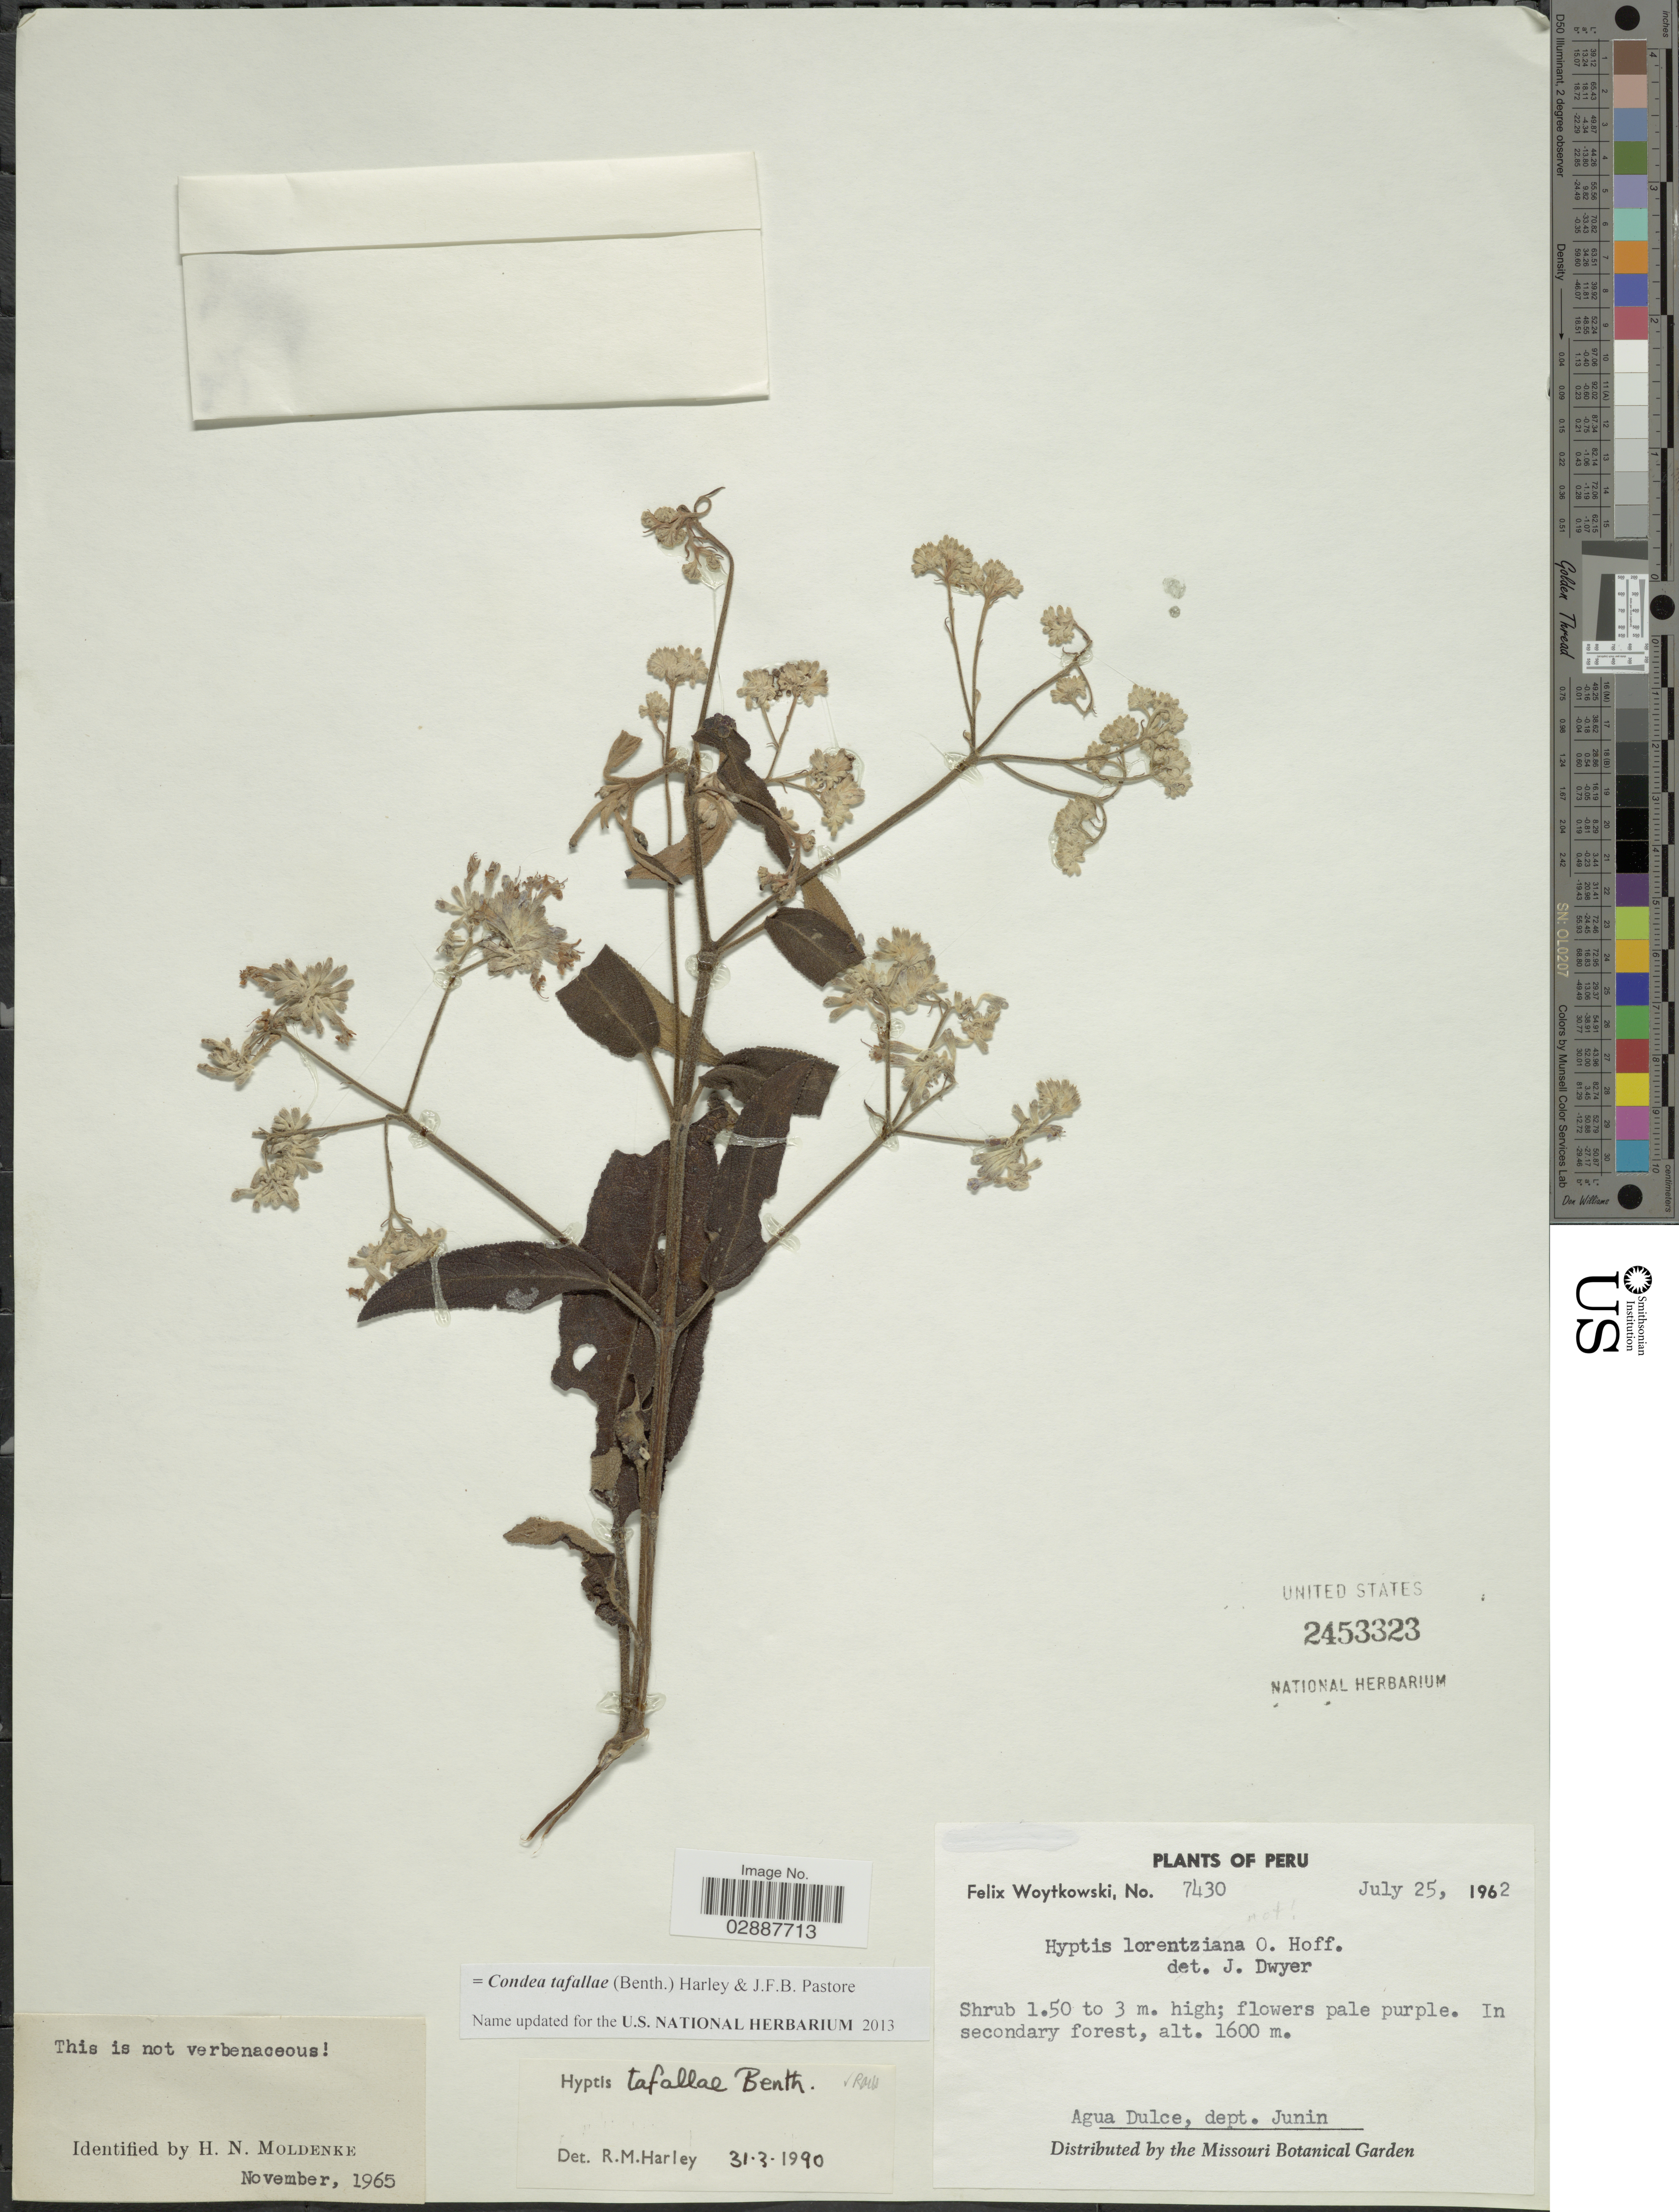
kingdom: Plantae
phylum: Tracheophyta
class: Magnoliopsida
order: Lamiales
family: Lamiaceae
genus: Condea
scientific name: Condea tafallae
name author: (Benth.) Harley & J.F.B. Pastore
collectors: F. Woytkowski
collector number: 7430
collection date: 1962-07-25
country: Peru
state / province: Junín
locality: Agua Dulce, dept. Junin.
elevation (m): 1600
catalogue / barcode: US 2453323